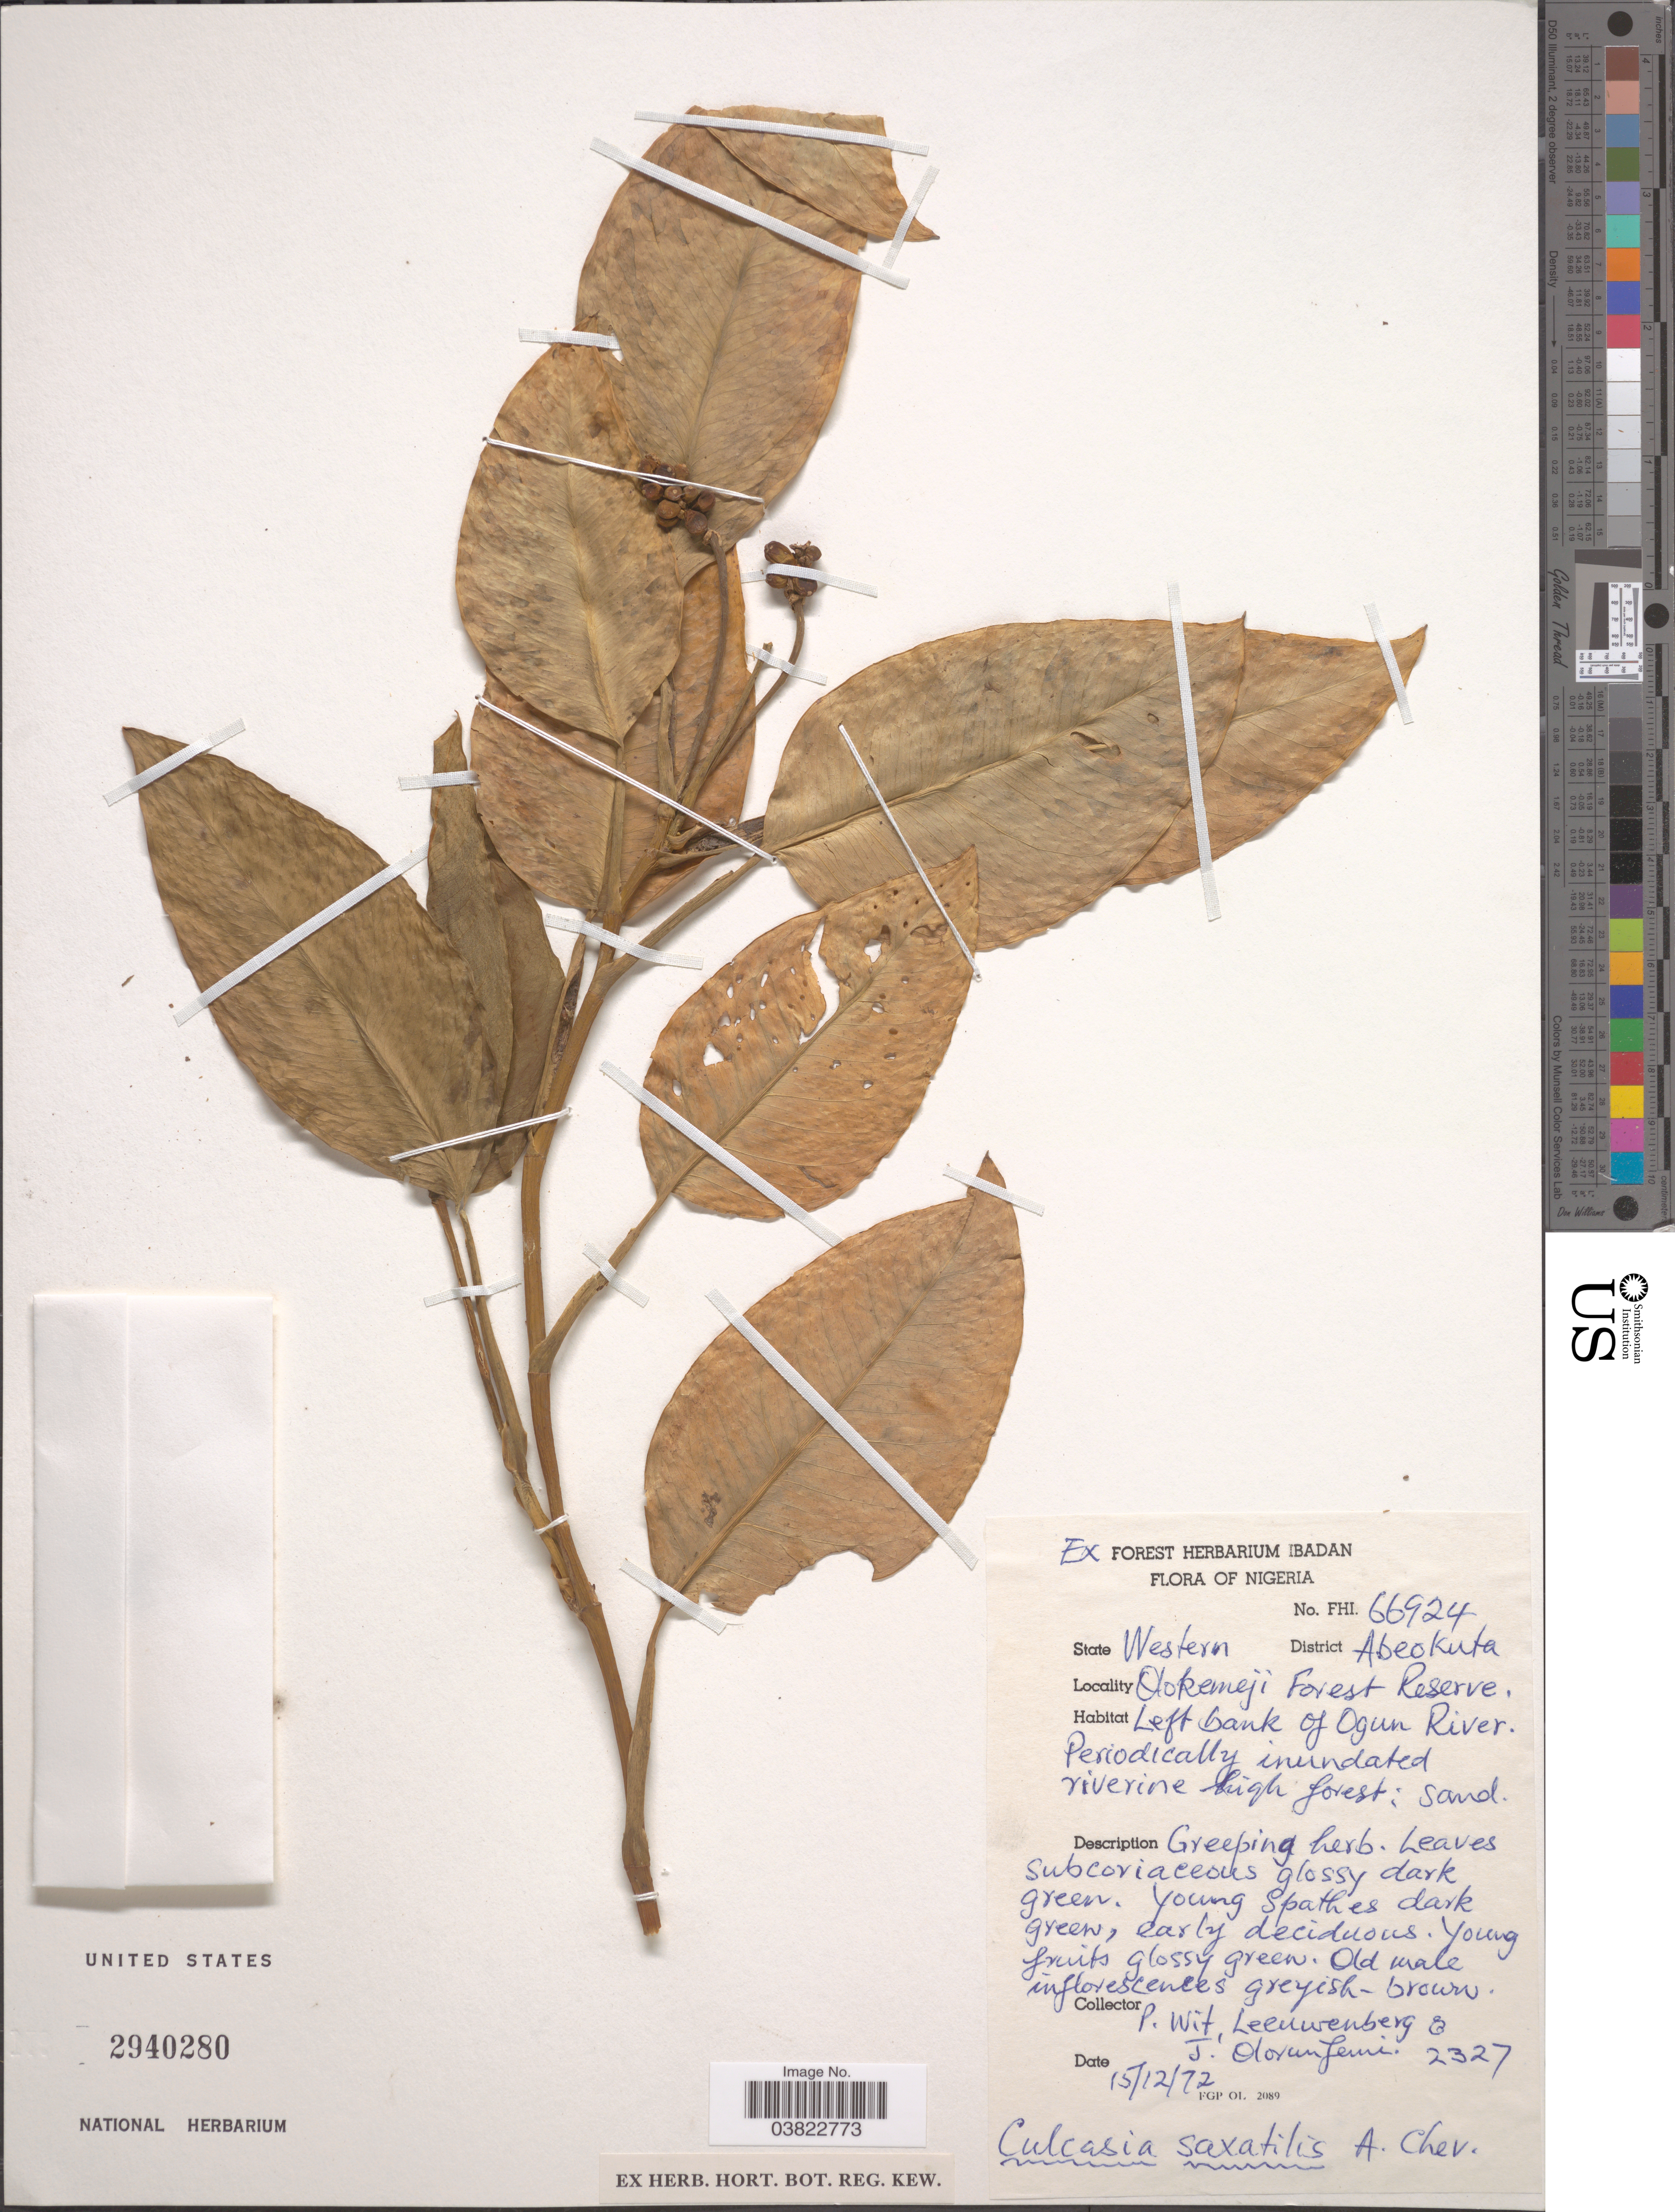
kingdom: Plantae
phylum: Tracheophyta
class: Liliopsida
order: Alismatales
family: Araceae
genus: Culcasia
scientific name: Culcasia saxatilis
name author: A. Chev.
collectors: P. Wit, Leeuwenberg & J. Olorunfemi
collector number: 2327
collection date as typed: Transcribed d/m/y: 15/12/72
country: Nigeria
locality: State Western. District Abeokuta. Olokemeji Forest Reserve. Left bank of Ogun River.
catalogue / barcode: US 2940280